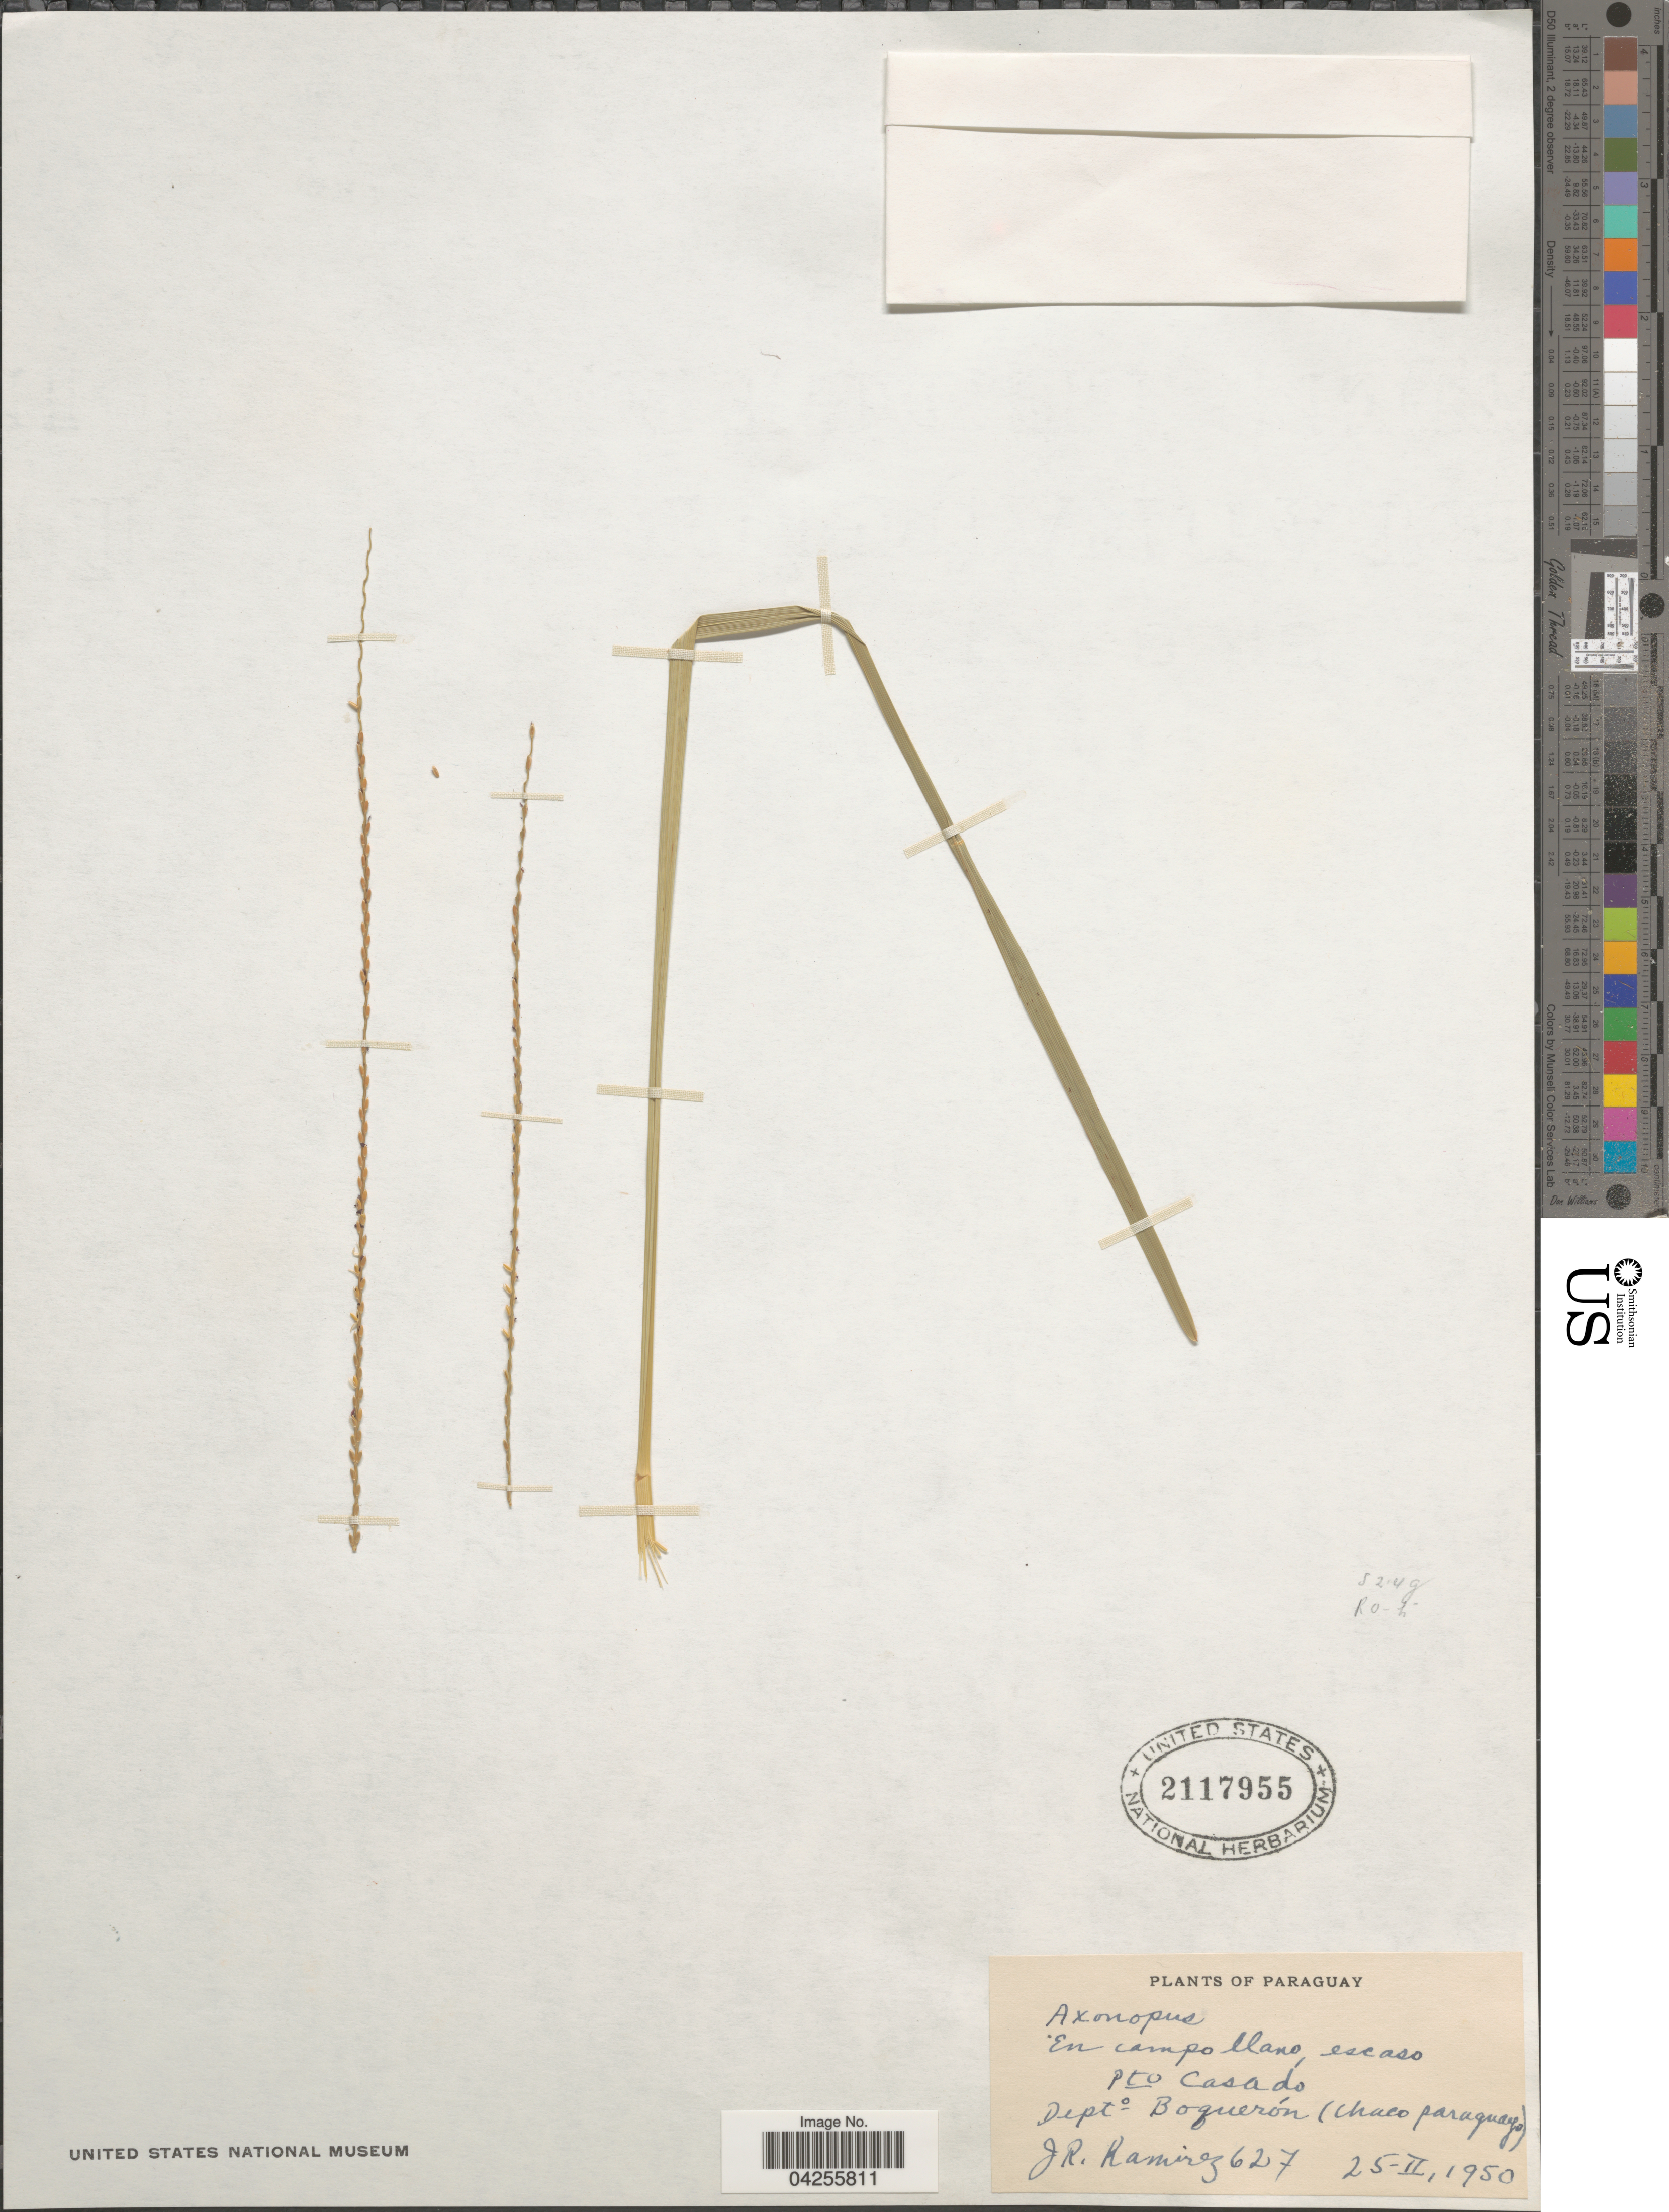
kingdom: Plantae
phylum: Tracheophyta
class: Liliopsida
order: Poales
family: Poaceae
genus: Axonopus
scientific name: Axonopus sp.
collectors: J. Ramirez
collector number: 627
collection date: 1950-02-25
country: Paraguay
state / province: Boqueron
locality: En campo llano, escaso. Pto Casado. Dept° Boquerón (Chaco Paraguayo).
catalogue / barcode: US 2117955